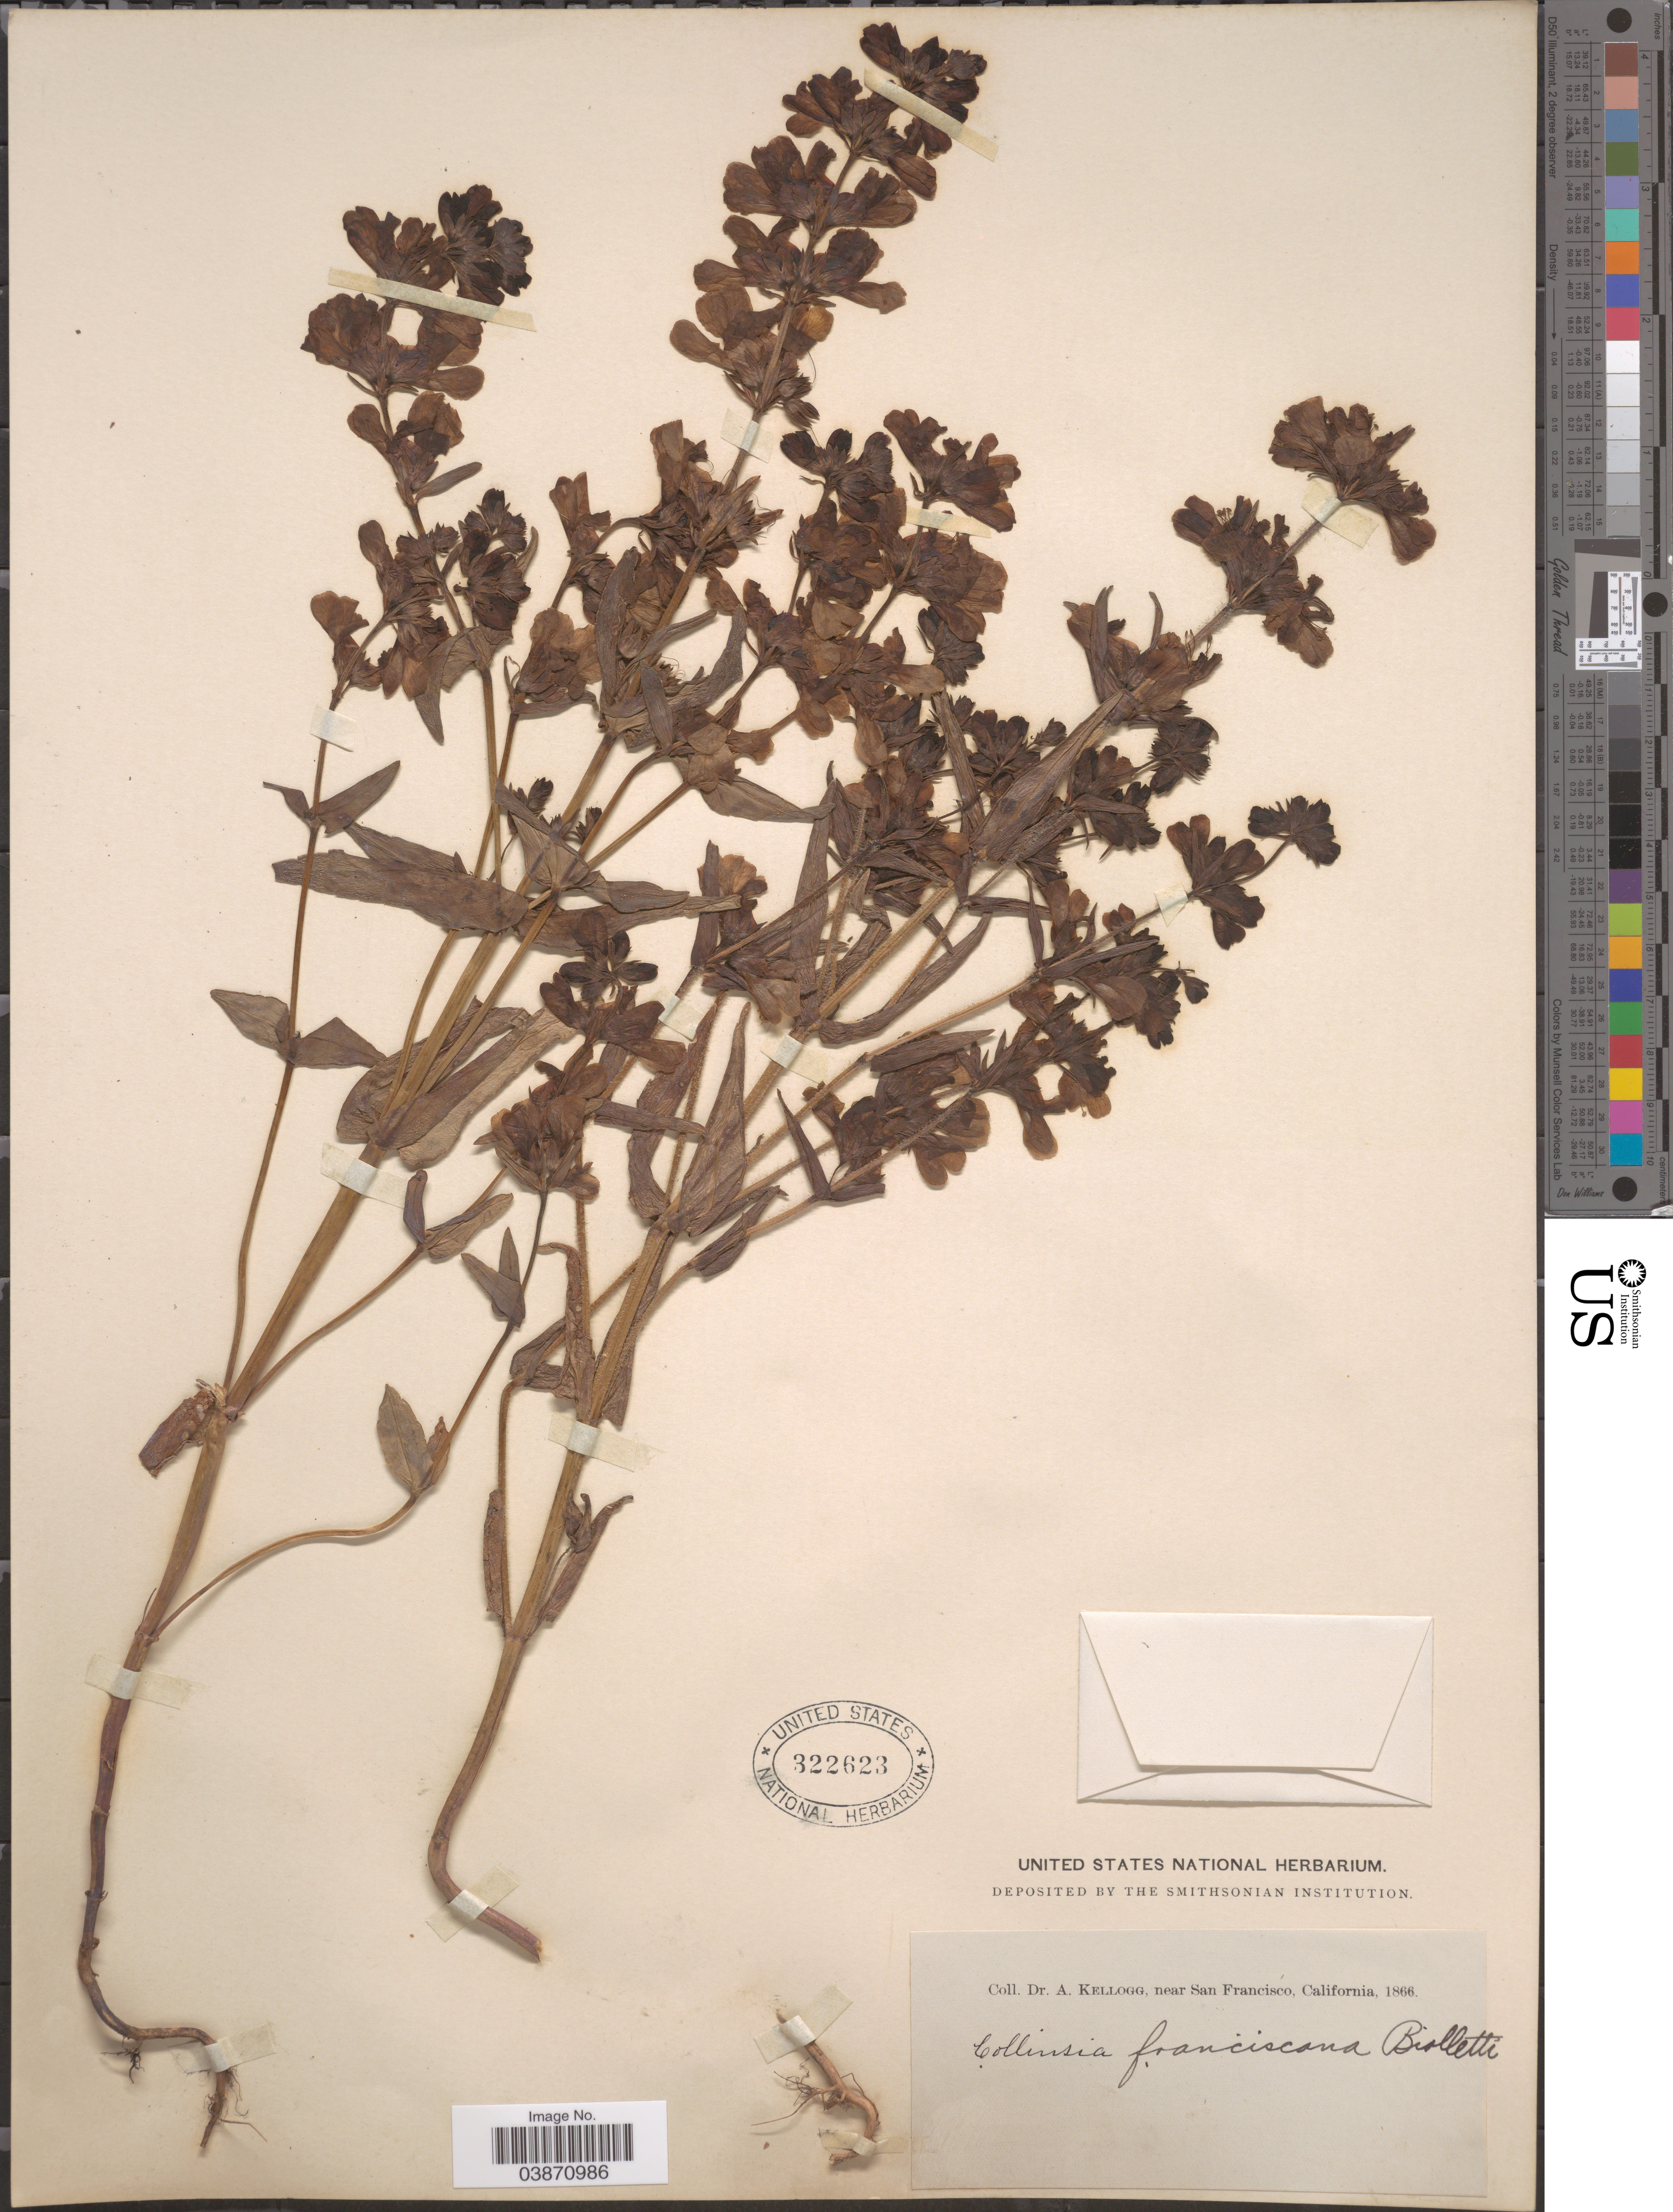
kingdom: Plantae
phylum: Tracheophyta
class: Magnoliopsida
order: Lamiales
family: Plantaginaceae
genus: Collinsia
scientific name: Collinsia franciscana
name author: Bioletti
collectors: A. Kellogg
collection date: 1866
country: United States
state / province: California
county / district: San Francisco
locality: Near San Francisco County.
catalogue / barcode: US 322623